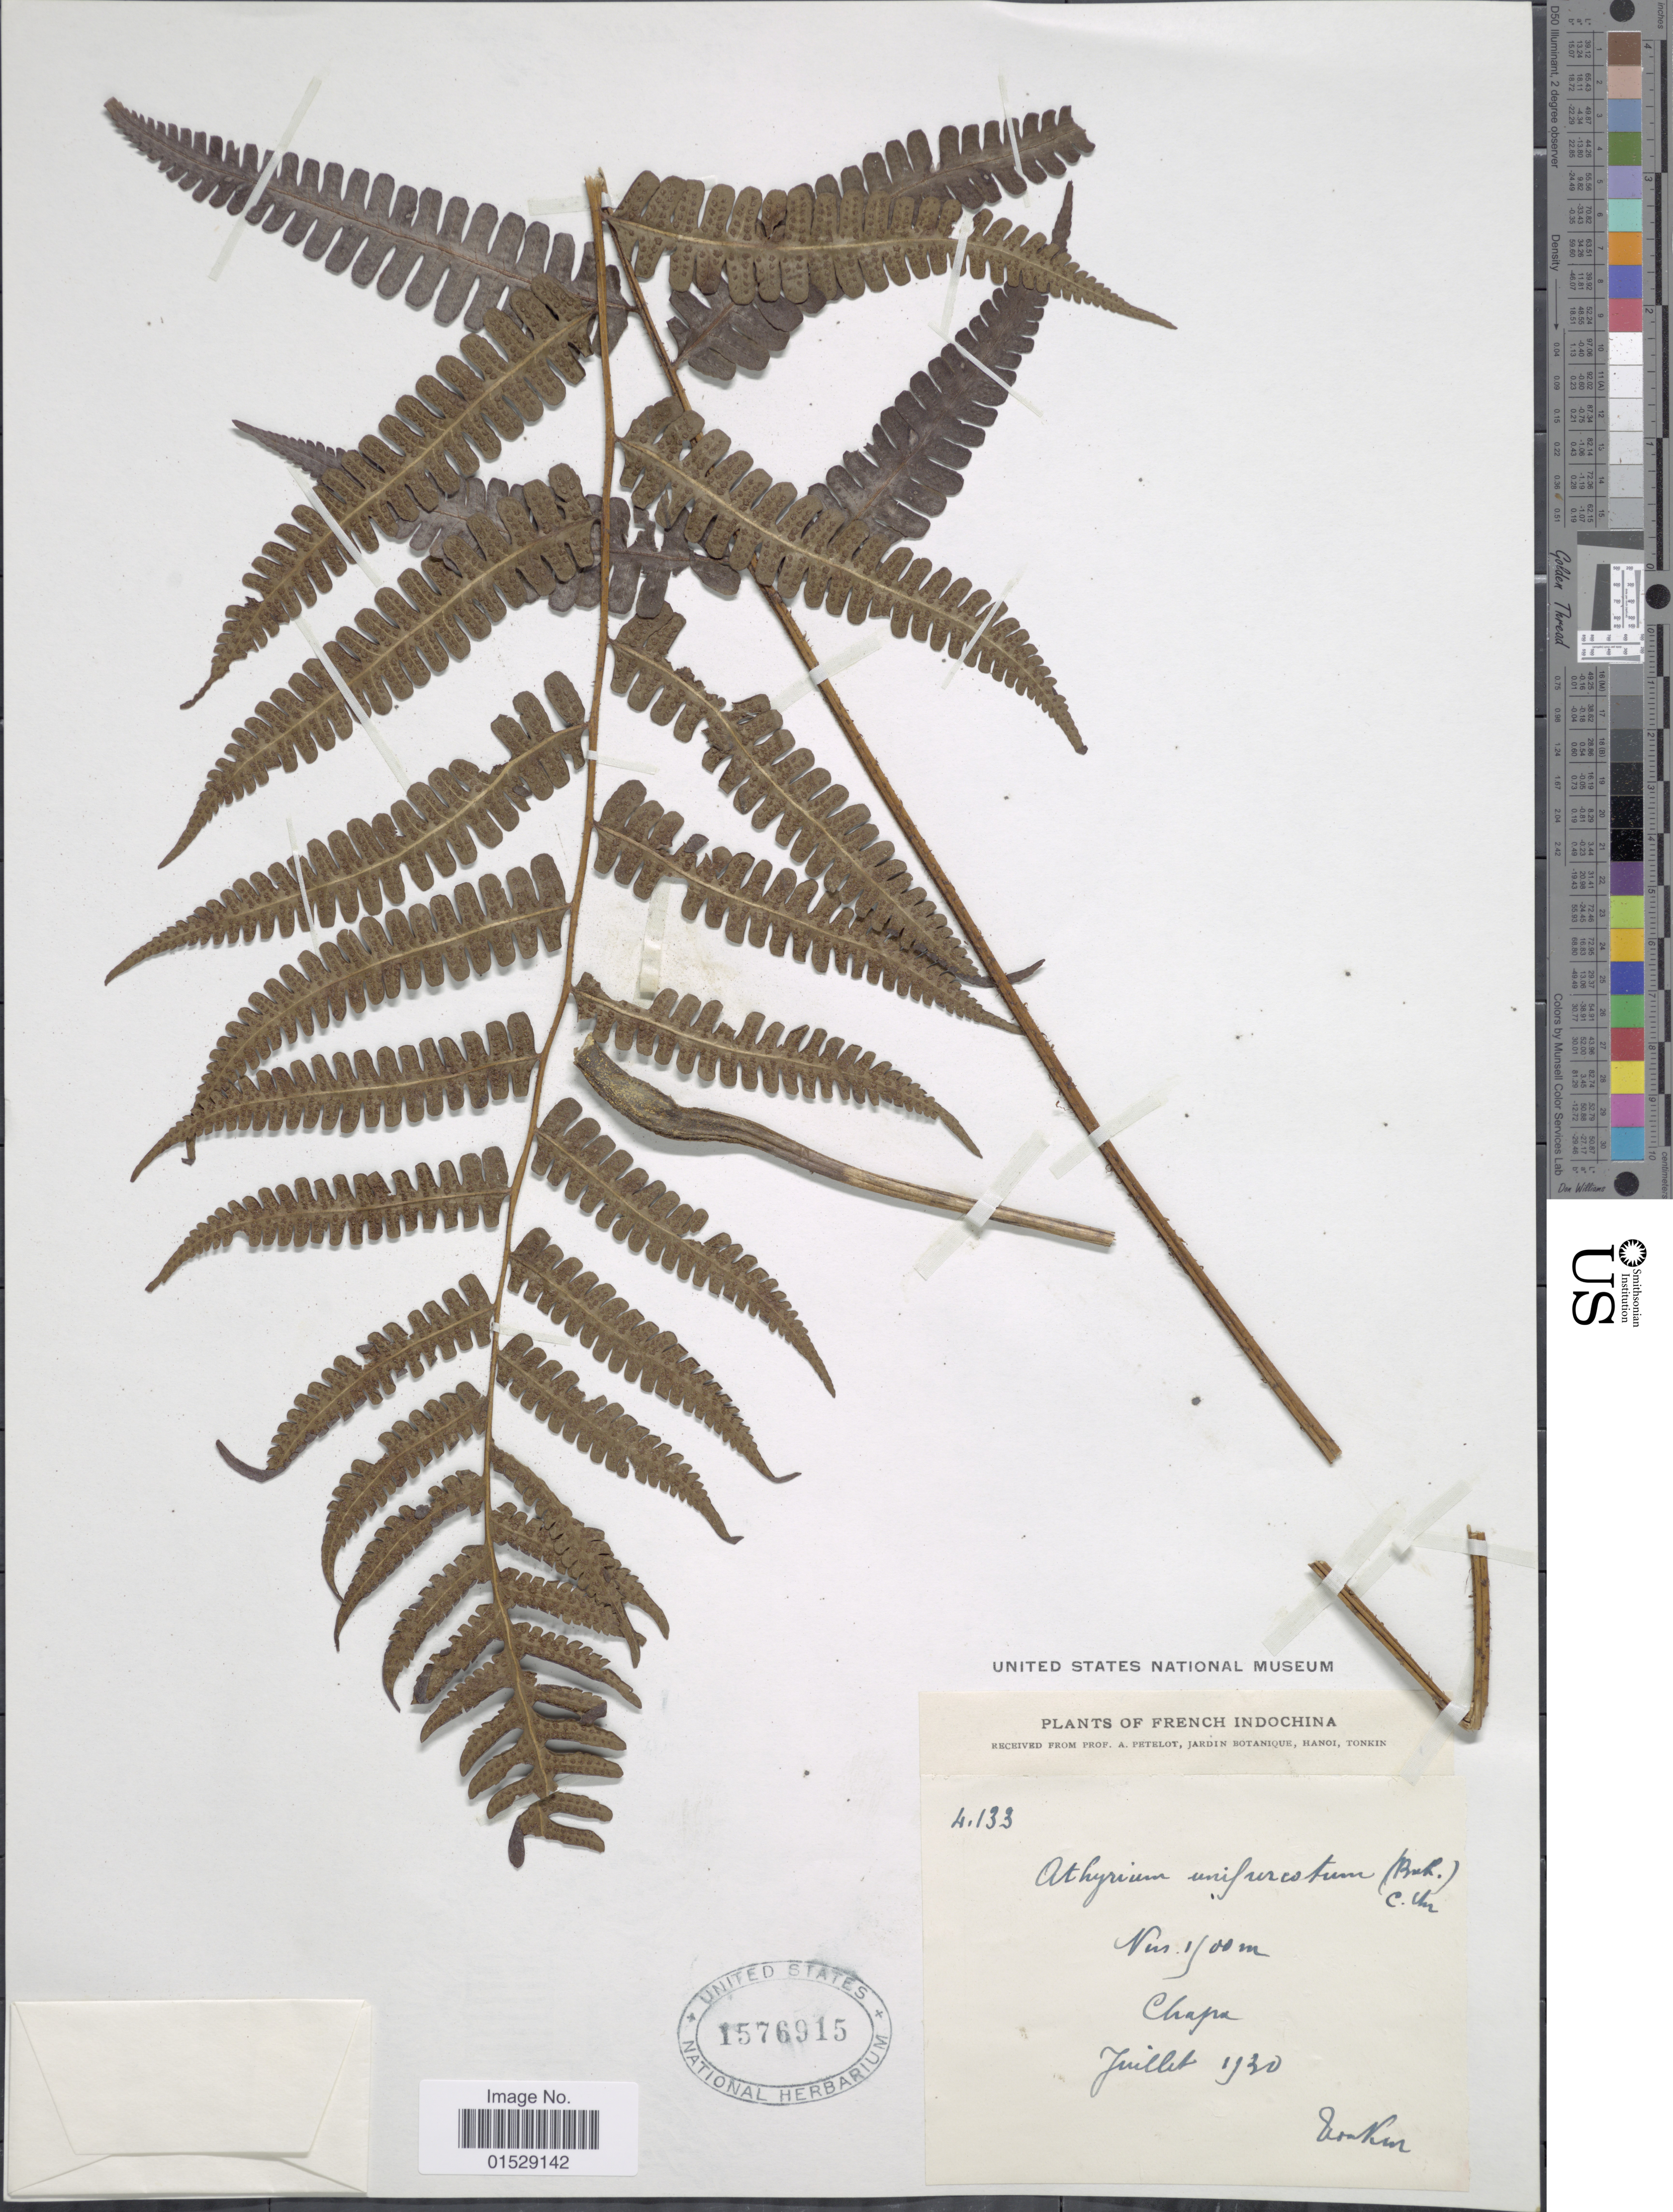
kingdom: Plantae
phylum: Tracheophyta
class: Polypodiopsida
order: Polypodiales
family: Athyriaceae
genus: Deparia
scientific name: Deparia unifurcata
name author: (Baker) M. Kato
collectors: A. Petelot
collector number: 4133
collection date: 1930-07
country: Vietnam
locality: French Indochina. Tonkin. Chapa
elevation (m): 1500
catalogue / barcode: US 1576915